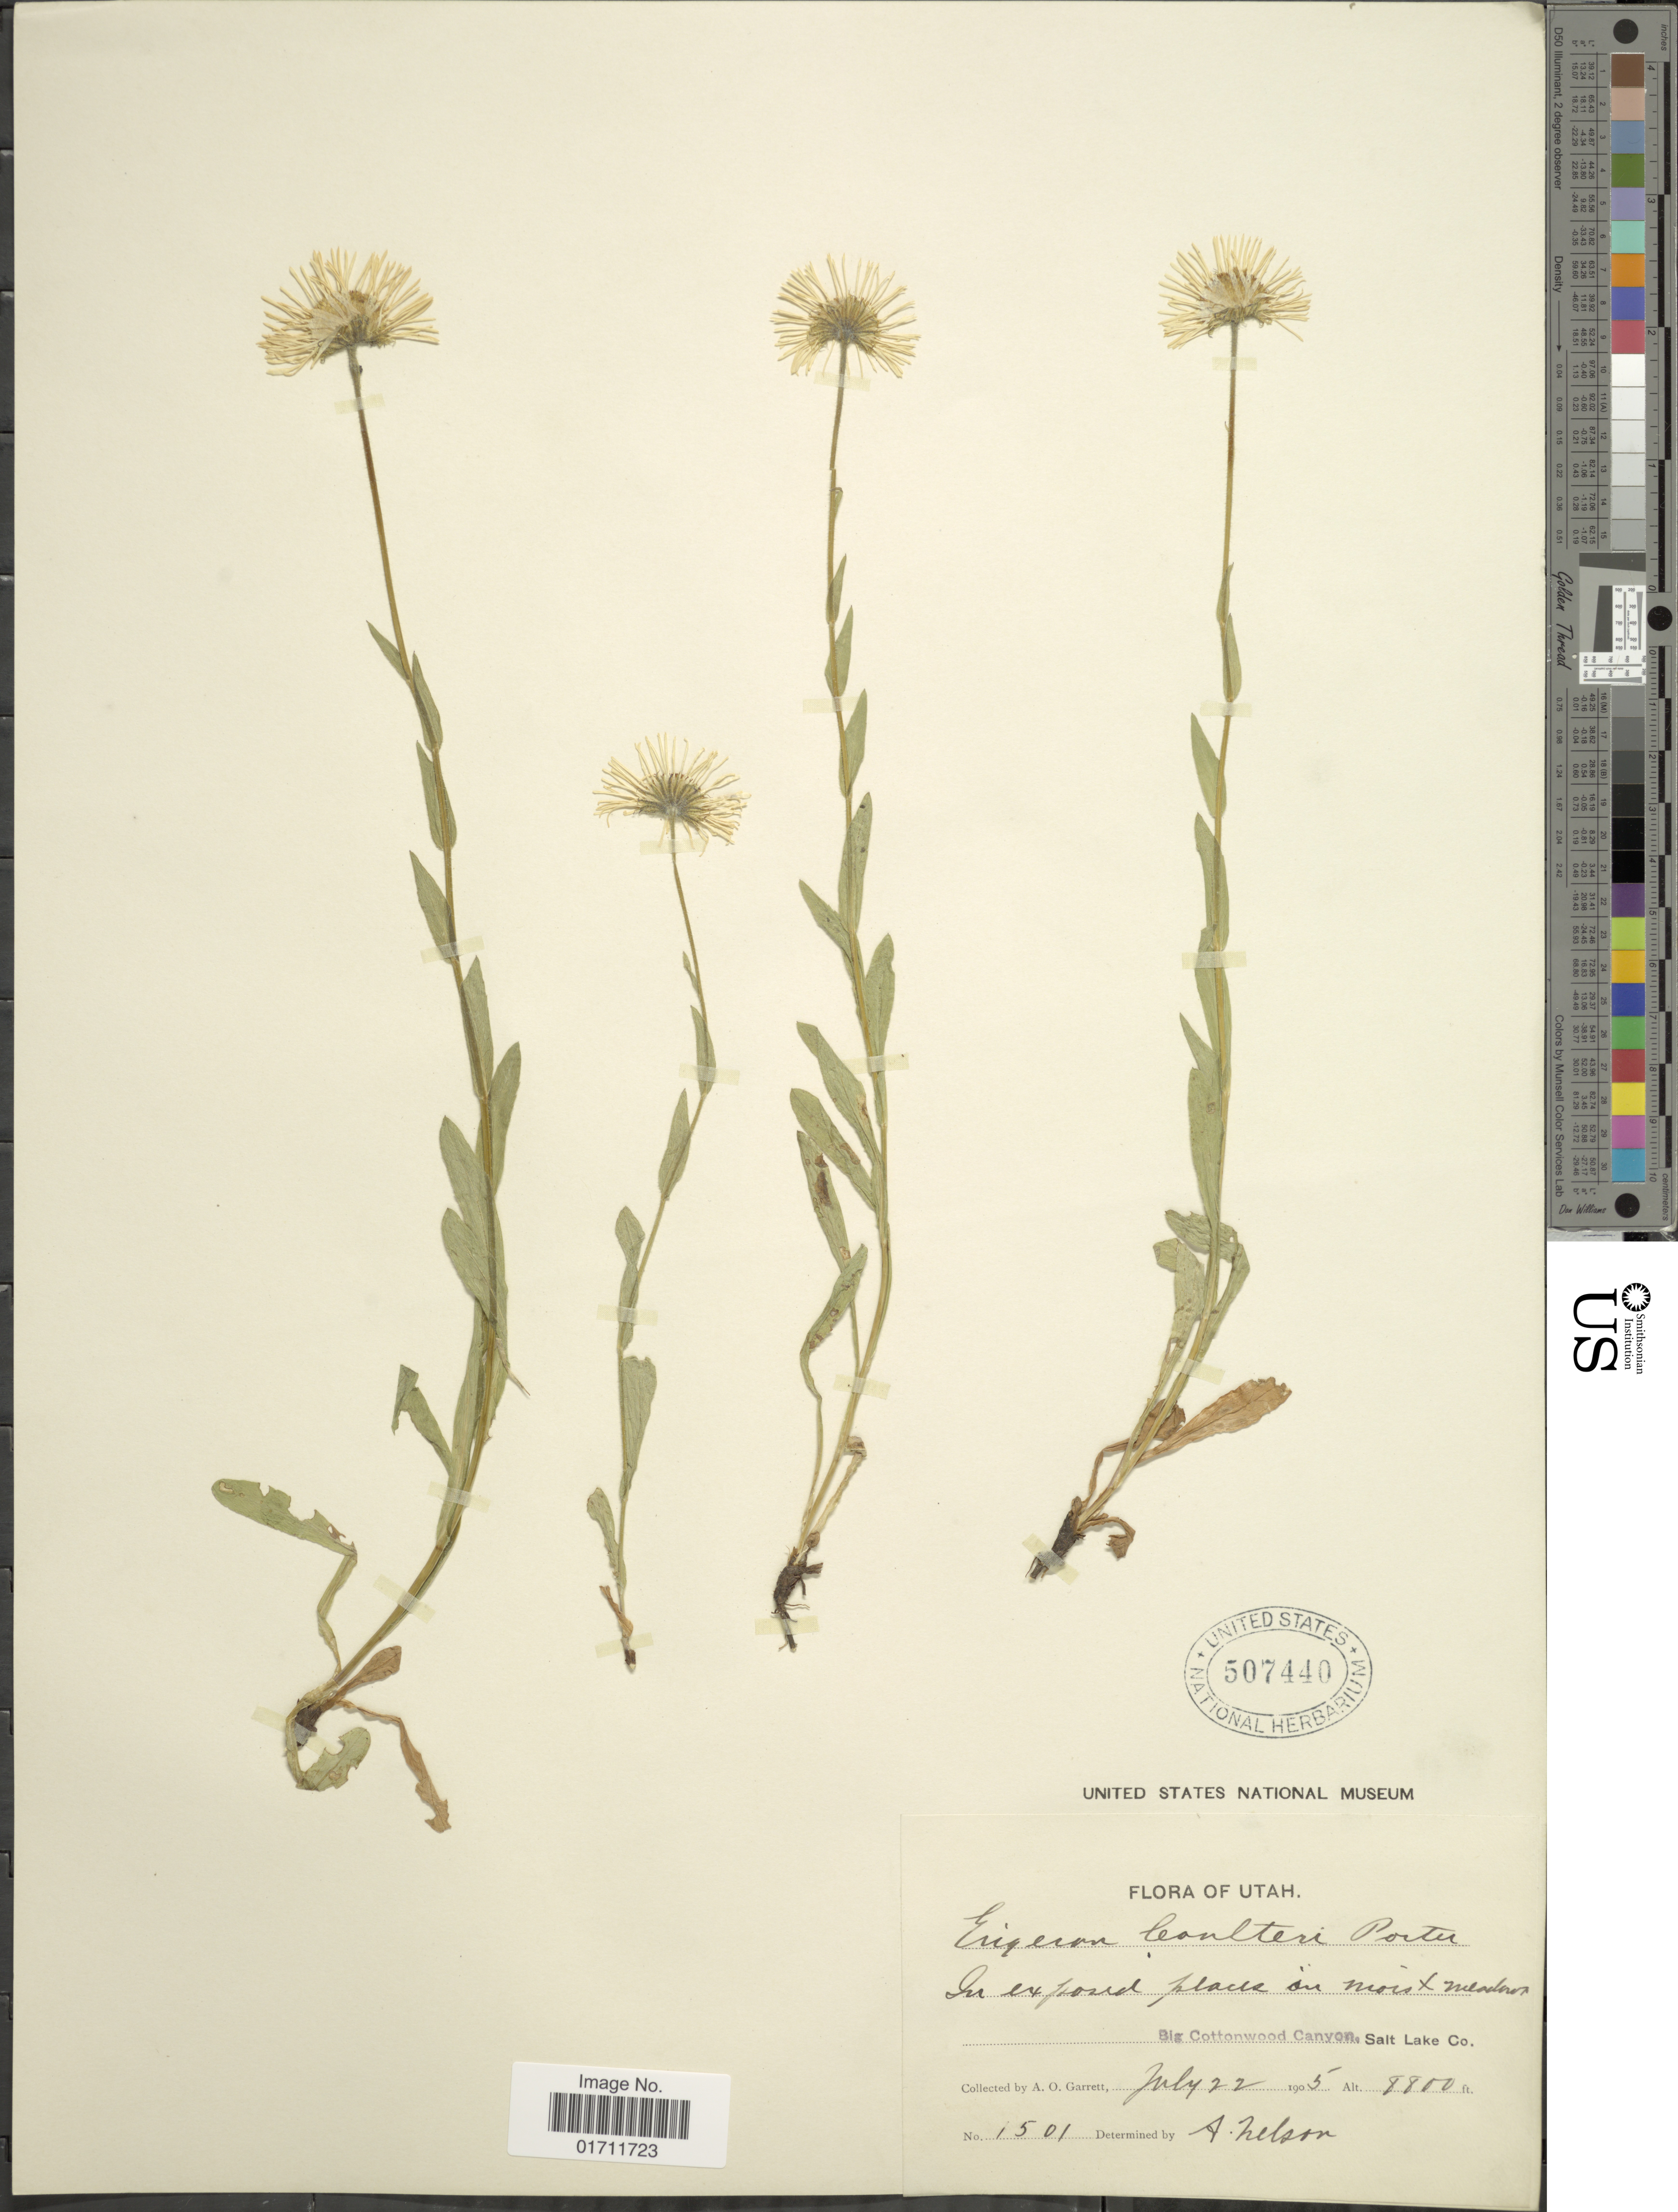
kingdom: Plantae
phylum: Tracheophyta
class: Magnoliopsida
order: Asterales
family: Asteraceae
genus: Erigeron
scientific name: Erigeron coulteri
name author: Porter in Porter & J.M. Coult.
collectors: A. O. Garrett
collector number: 1501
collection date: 1905-07-22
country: United States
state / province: Utah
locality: In exposed places on moist meadows, Big Cottonwoods Canyon, Salt Lake Co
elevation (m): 2682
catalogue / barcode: US 507440